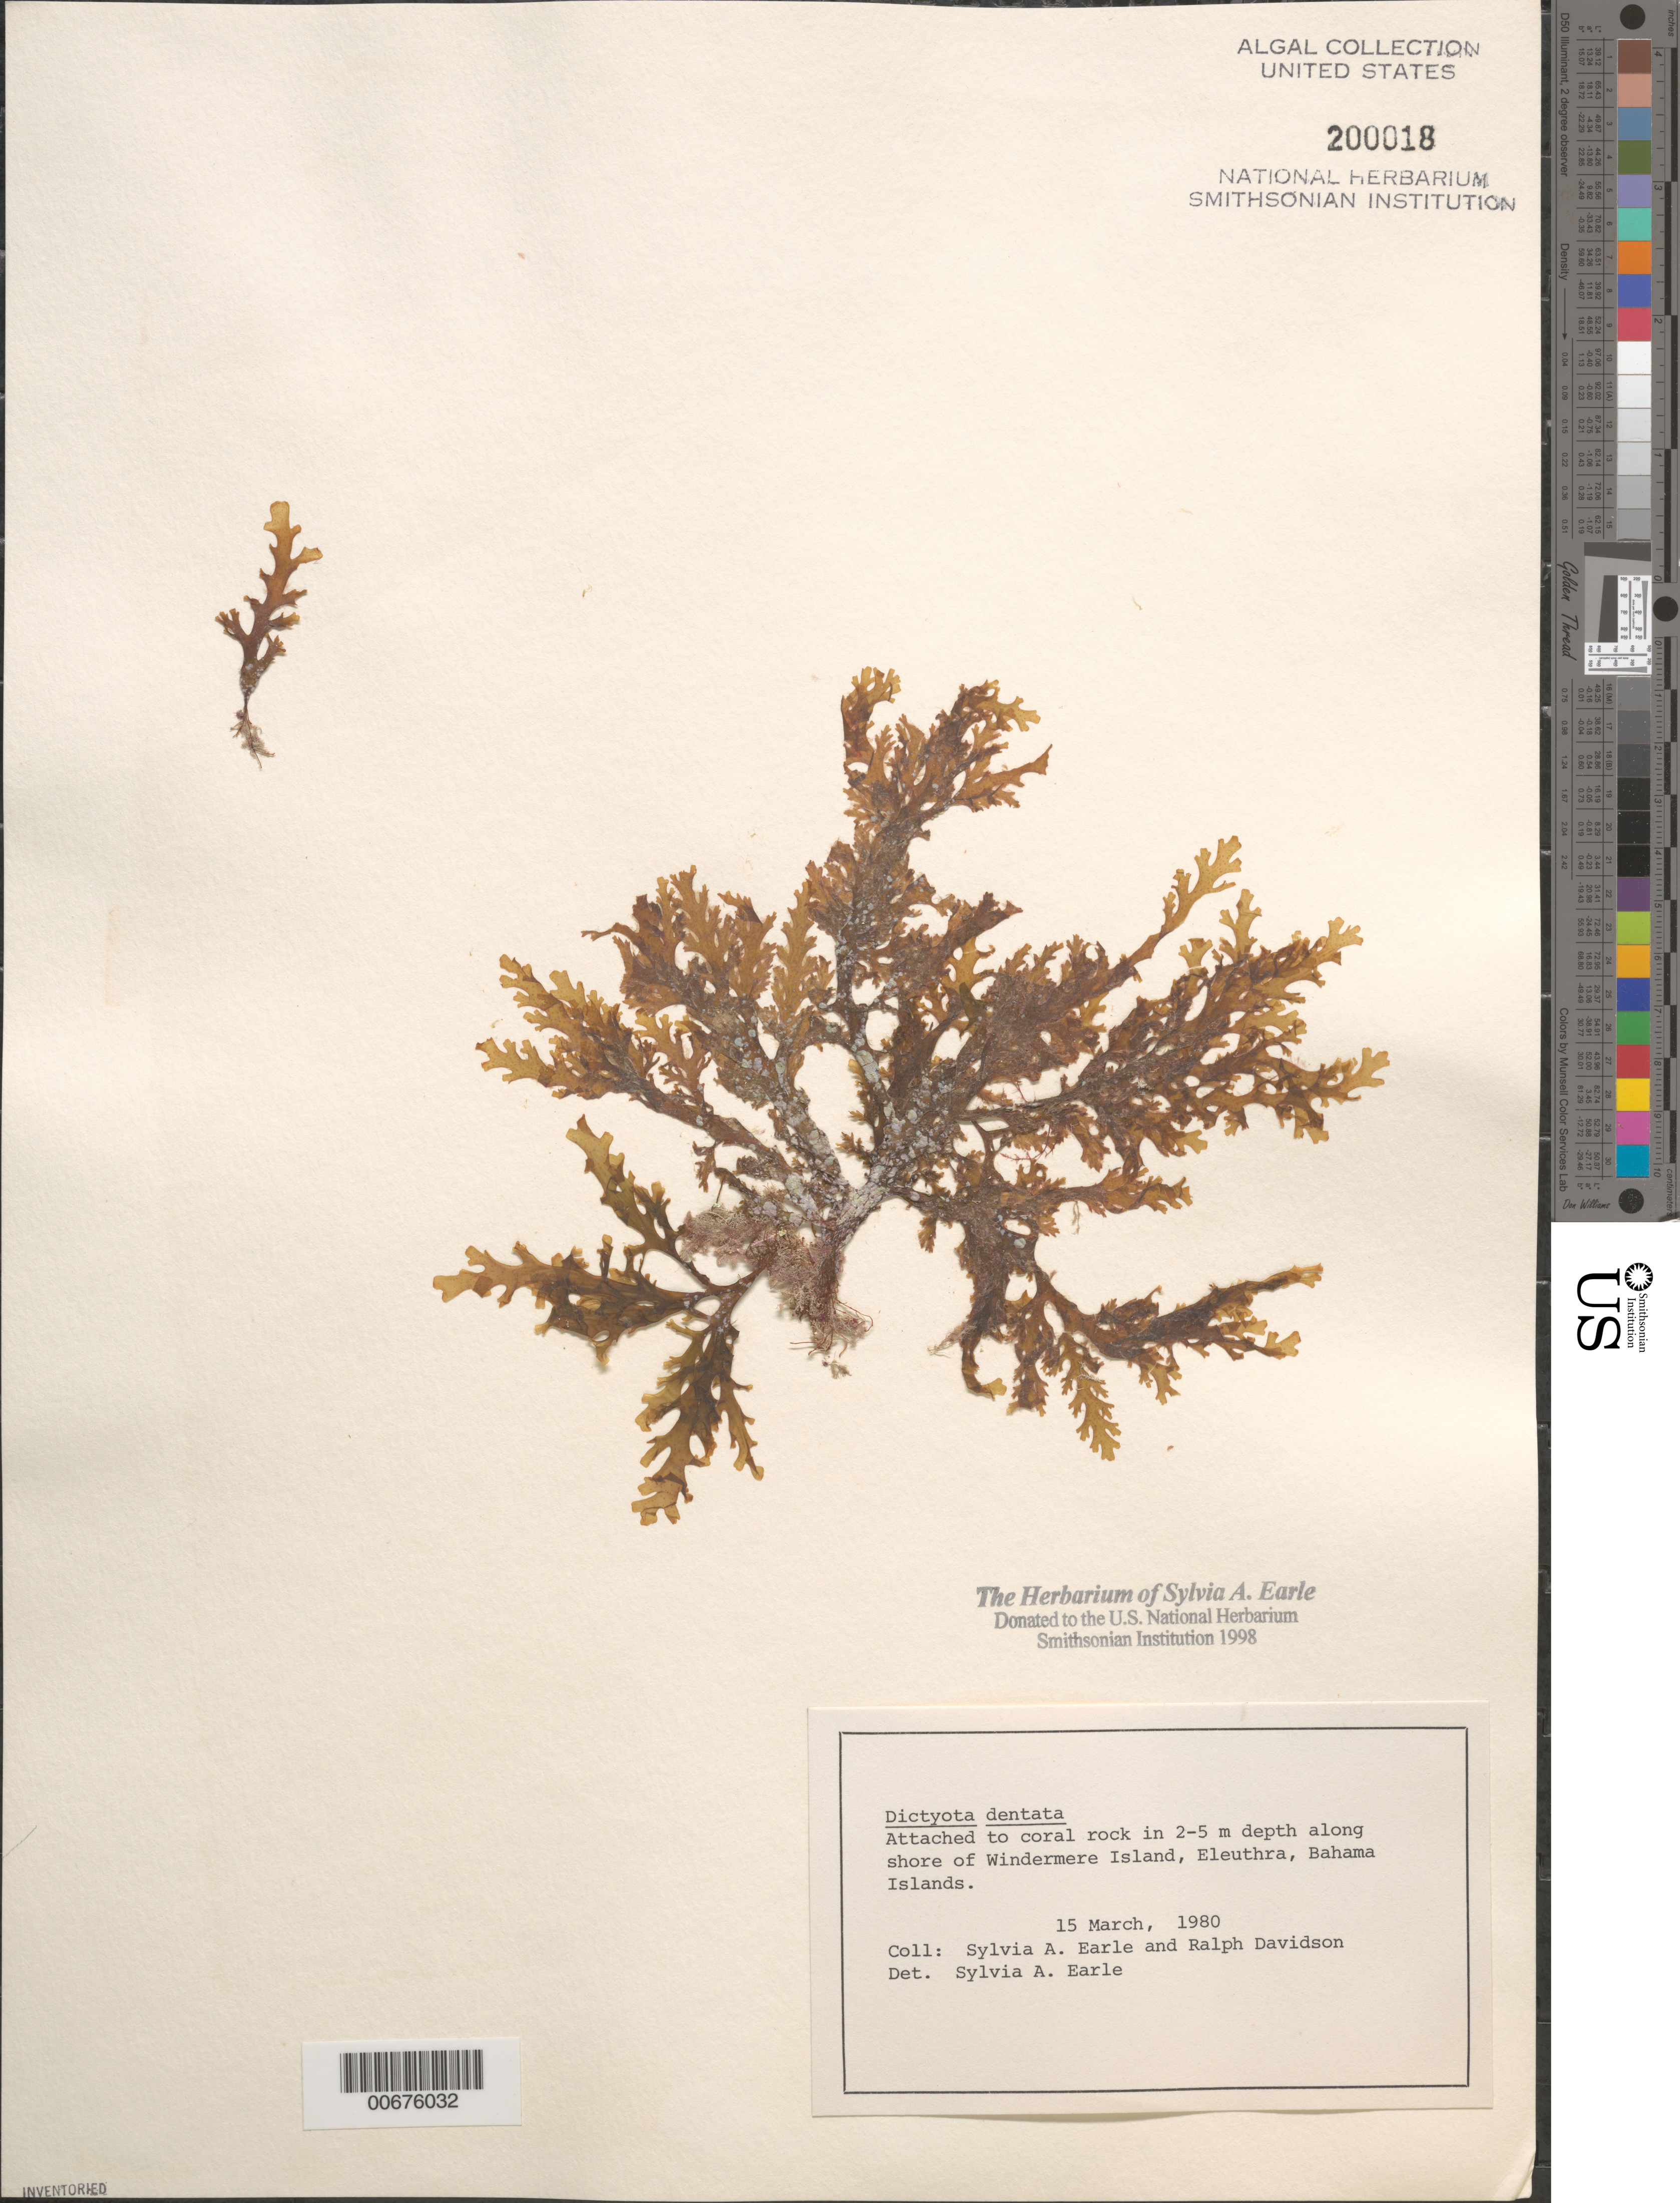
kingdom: Chromista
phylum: Ochrophyta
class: Phaeophyceae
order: Dictyotales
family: Dictyotaceae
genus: Dictyota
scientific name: Dictyota mertensii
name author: (C. Mart.) Kütz.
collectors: S. A. Earle & R. Davidson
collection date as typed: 15 Mar 1980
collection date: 1980-03-15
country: Bahamas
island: Eleuthera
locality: Windermere Island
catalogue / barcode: US 200018